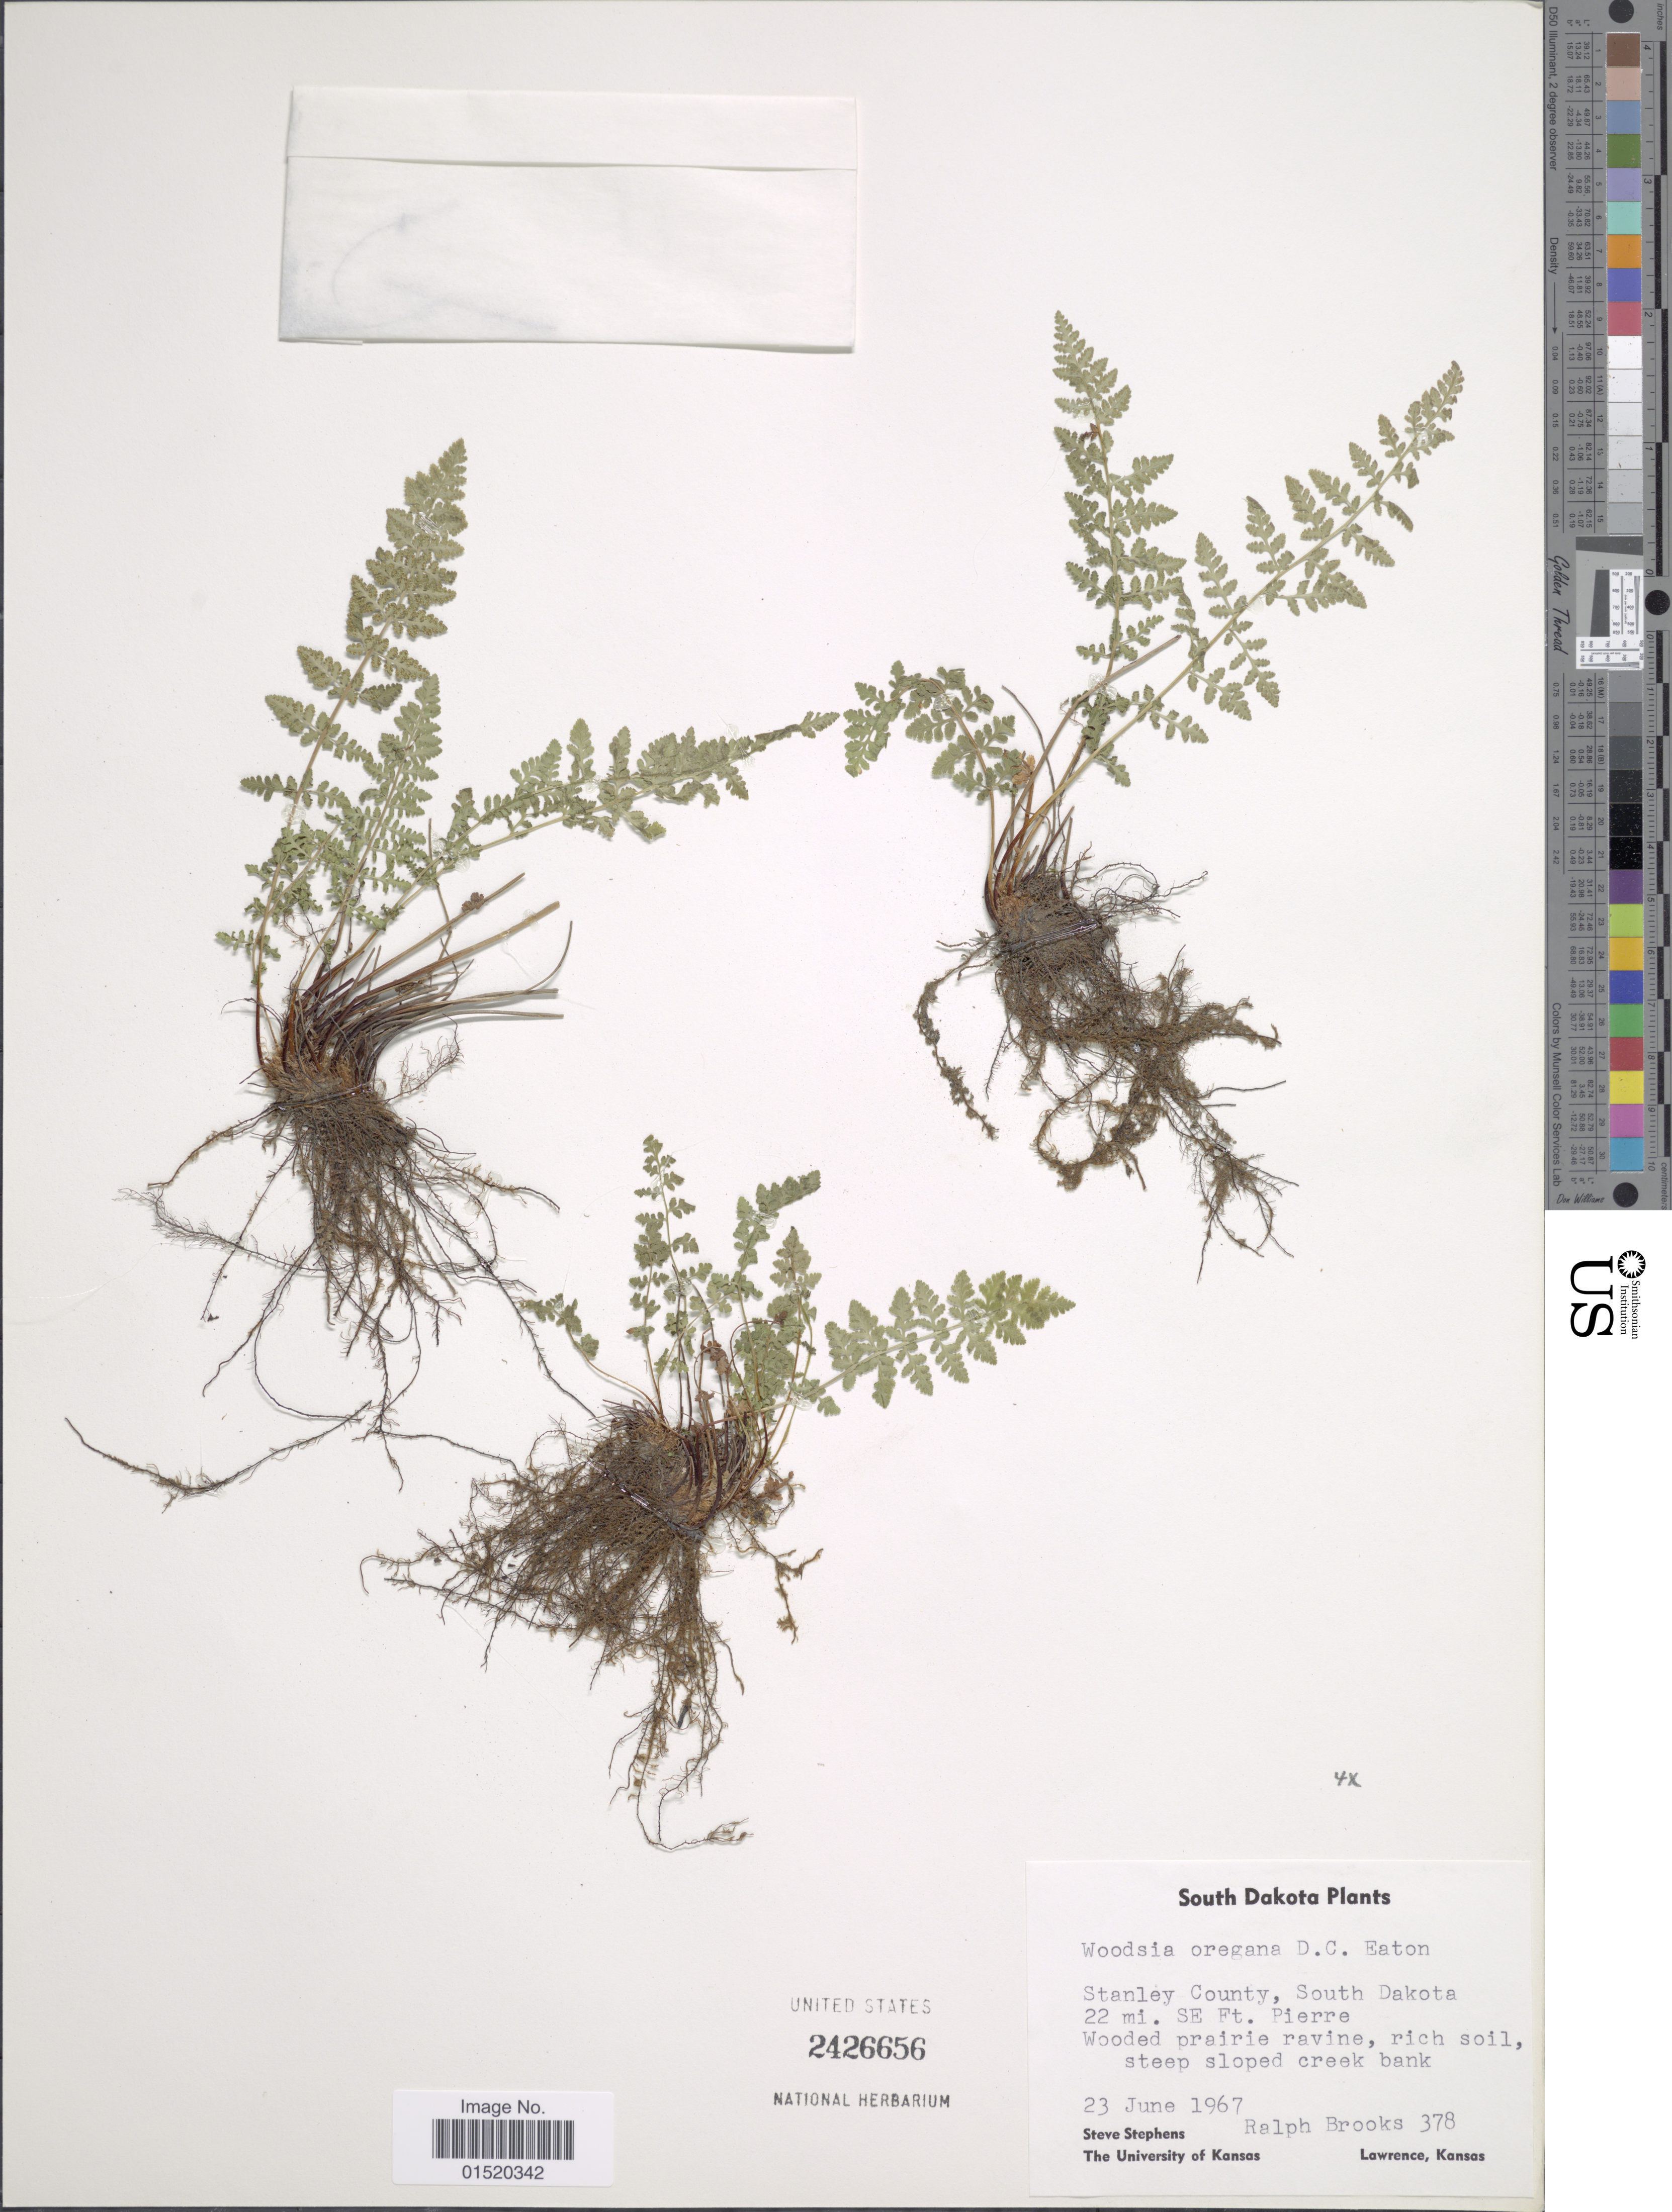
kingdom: Plantae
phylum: Tracheophyta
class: Polypodiopsida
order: Polypodiales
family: Woodsiaceae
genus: Woodsia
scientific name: Woodsia oregana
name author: D.C. Eaton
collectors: S. Stephens & R. E. Brooks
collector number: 378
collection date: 1967-06-23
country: United States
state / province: South Dakota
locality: Stanley County, South Dakota 22 mi. SE ft. Pierre. Wooded prairie ravine, rich soil, steep sloped creek bank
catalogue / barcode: US 2426656